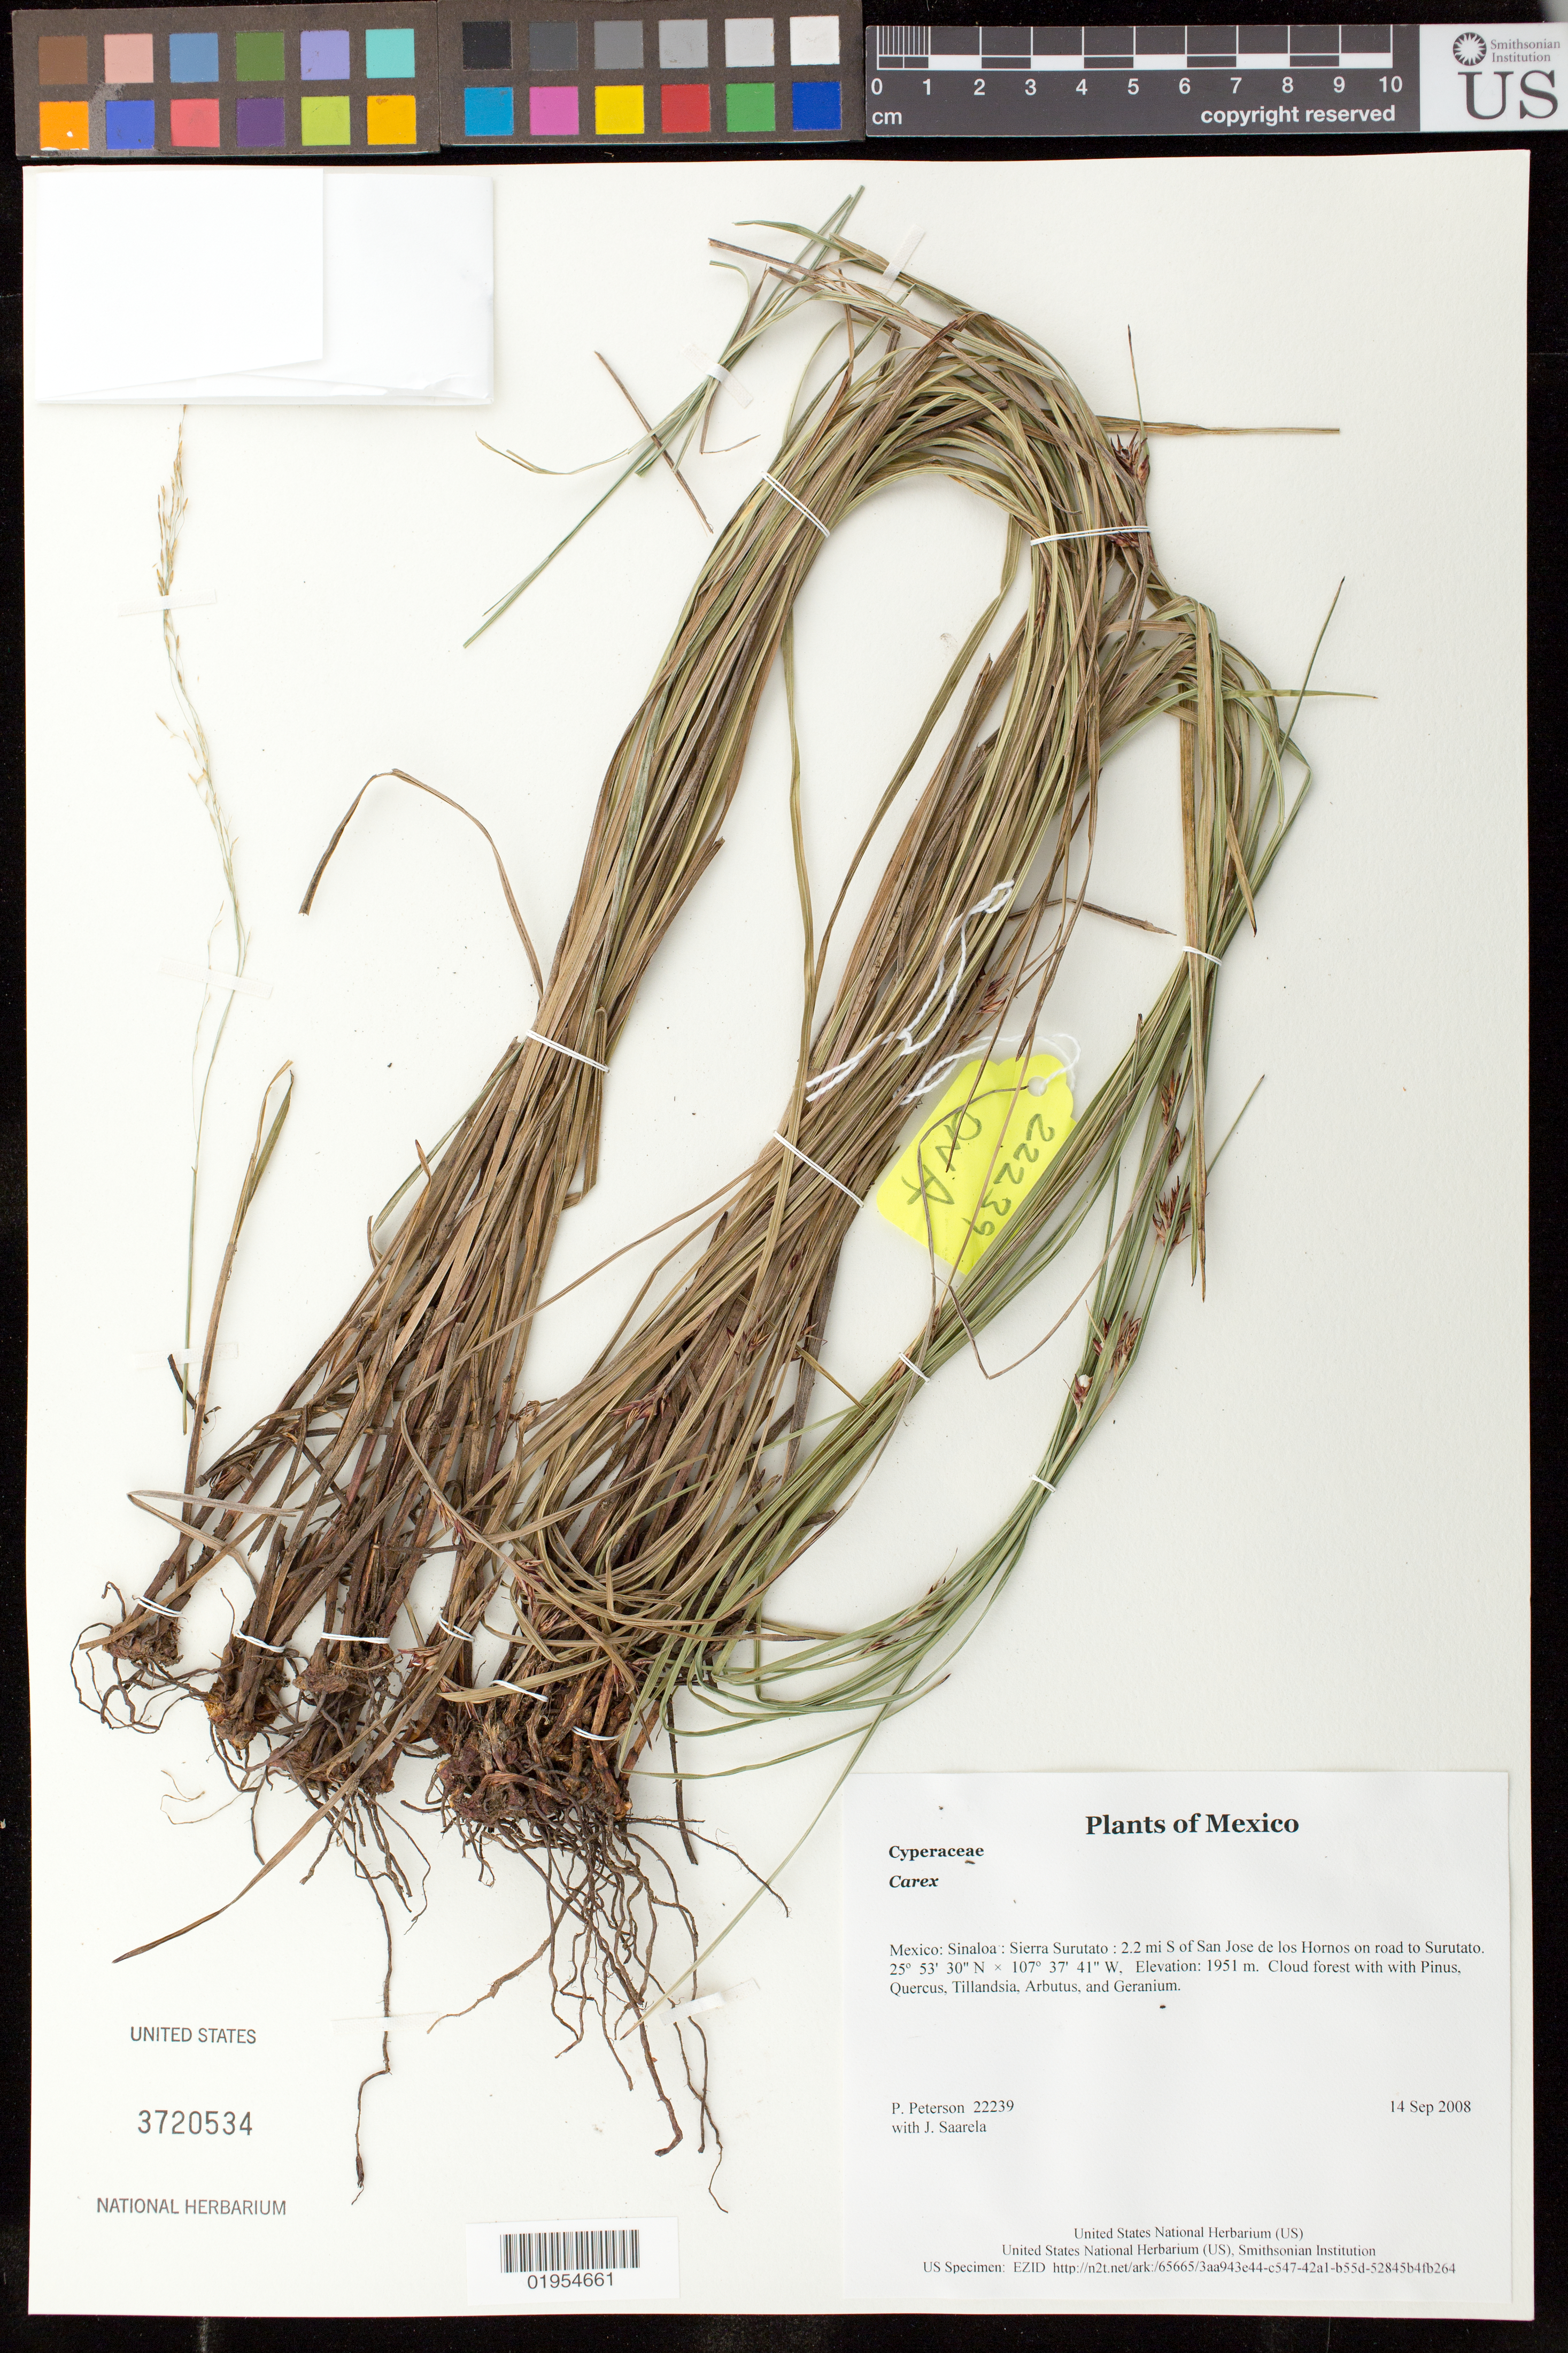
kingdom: Plantae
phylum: Tracheophyta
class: Liliopsida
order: Poales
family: Cyperaceae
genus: Scleria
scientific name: Scleria ciliata var. ciliata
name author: Michx.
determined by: Strong, Mark T., (BOT), Smithsonian Institution - National Museum of Natural History (UNITED STATES)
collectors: P. M. Peterson & J. Saarela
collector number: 22239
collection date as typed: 14 Sep 2008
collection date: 2008-09-14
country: Mexico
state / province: Sinaloa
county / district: Sierra Surutato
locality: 2.2 mi S of San Jose de los Hornos on road to Surutato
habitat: Cloud forest with with Pinus, Quercus, Tillandsia, Arbutus, and Geranium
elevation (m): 1951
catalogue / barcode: US 3720534